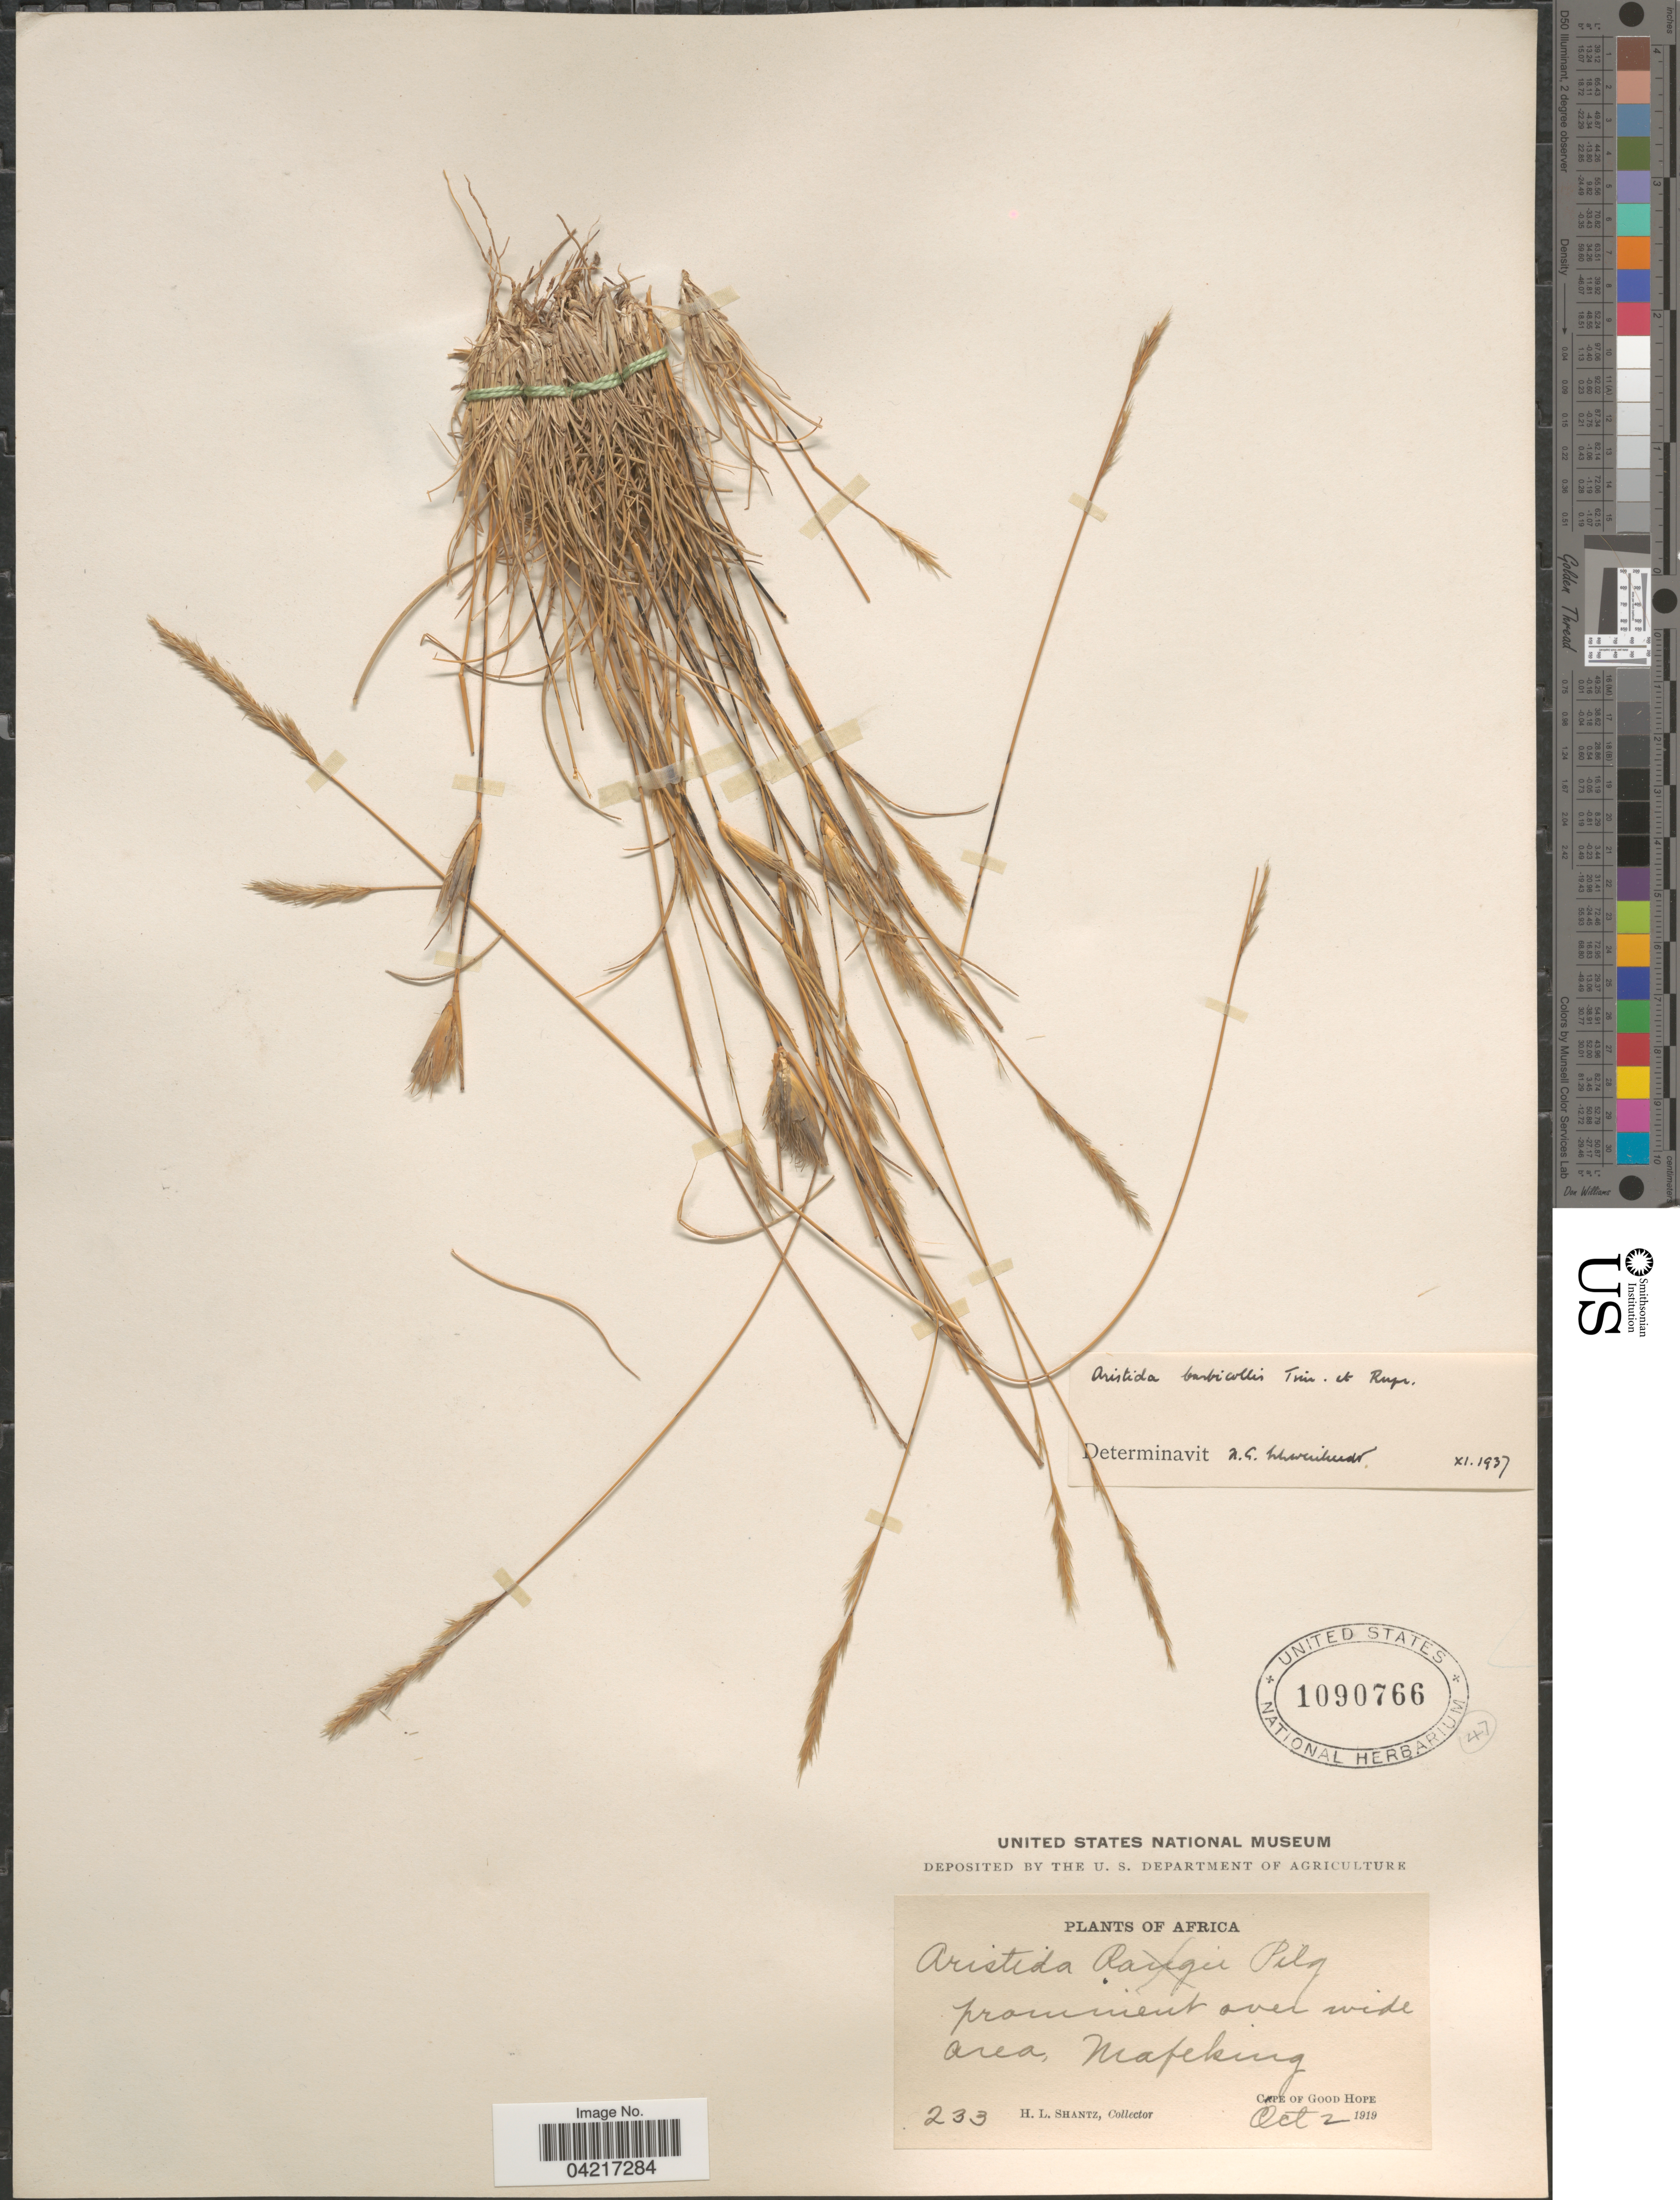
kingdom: Plantae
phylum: Tracheophyta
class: Liliopsida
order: Poales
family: Poaceae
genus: Aristida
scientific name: Aristida barbicollis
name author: Trin. & Rupr.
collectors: H. Shantz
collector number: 233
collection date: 1919-10-02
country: Lesotho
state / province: Mafeteng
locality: Mafeking. Cape of Good Hope.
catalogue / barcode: US 1090766